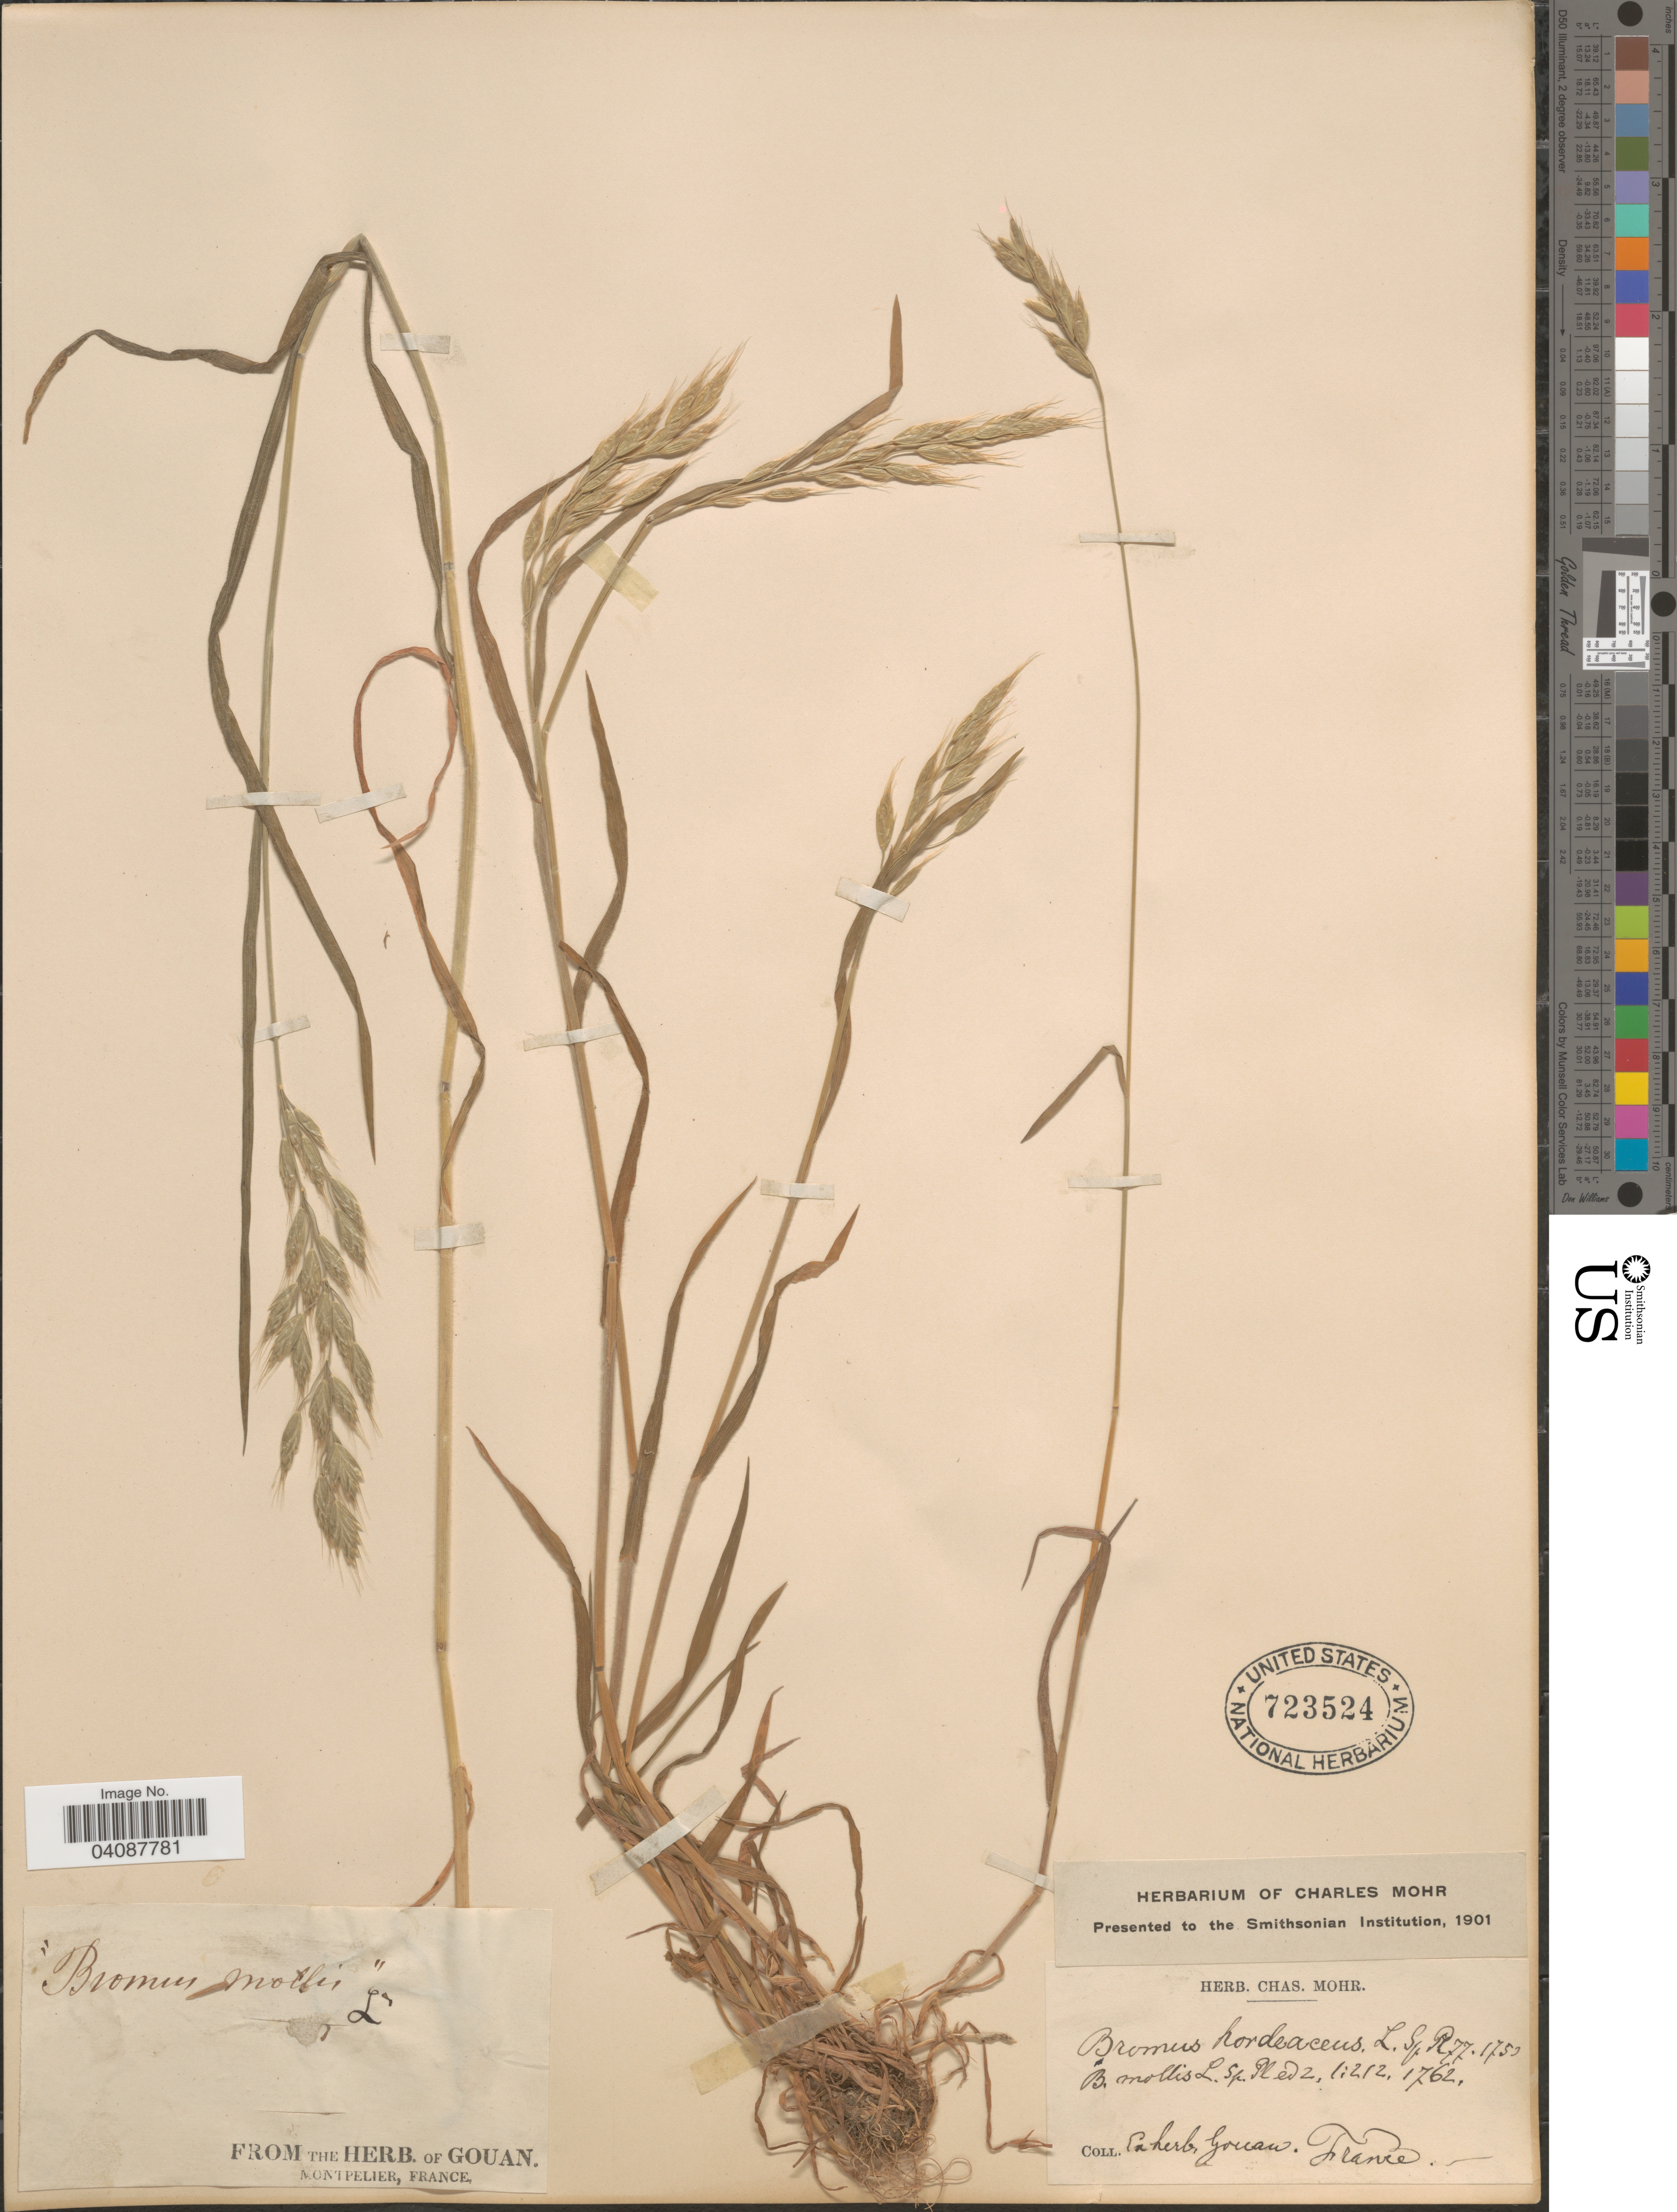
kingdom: Plantae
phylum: Tracheophyta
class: Liliopsida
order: Poales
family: Poaceae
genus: Bromus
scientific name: Bromus hordeaceus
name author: L.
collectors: ex herb. Gouan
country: France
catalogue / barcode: US 723524